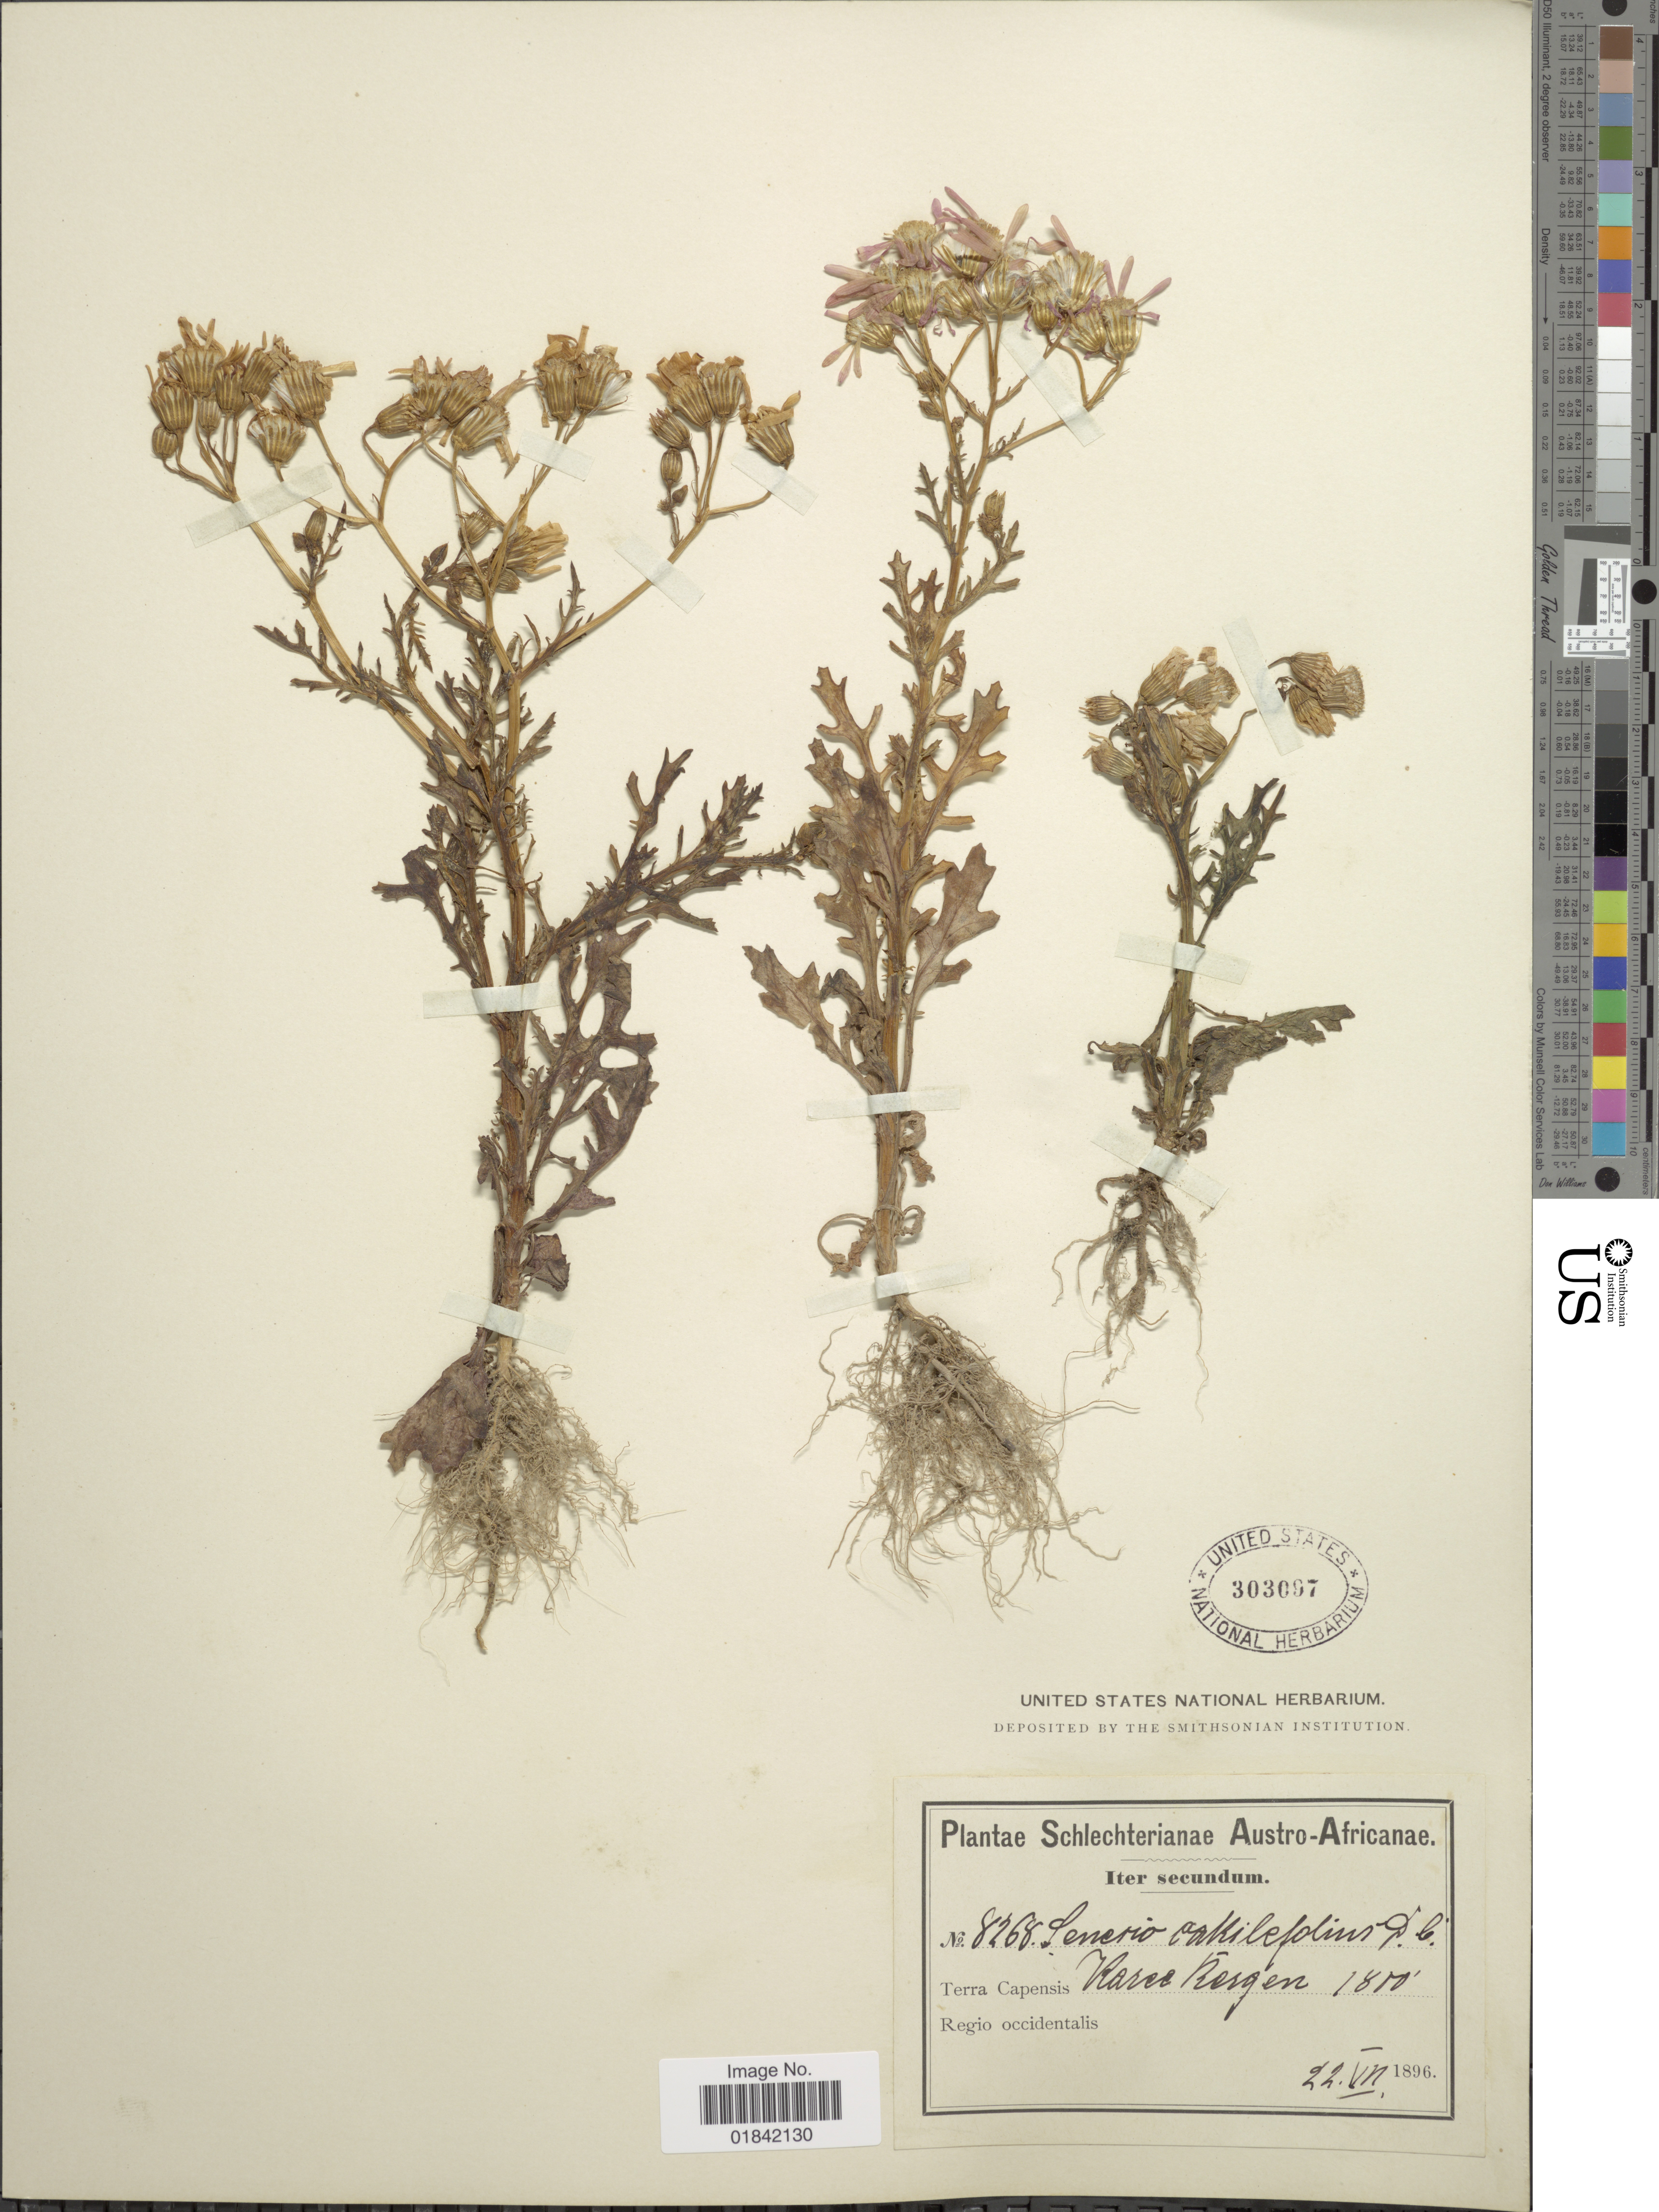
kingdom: Plantae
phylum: Tracheophyta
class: Magnoliopsida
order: Asterales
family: Asteraceae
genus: Senecio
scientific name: Senecio cakilefolius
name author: DC.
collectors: F. R. R. Schlechter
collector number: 8268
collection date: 1896-07-22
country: South Africa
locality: Austro-Africanae, Terra Capensis, Regio occidentalis, Karee Bergen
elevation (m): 549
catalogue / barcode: US 303097